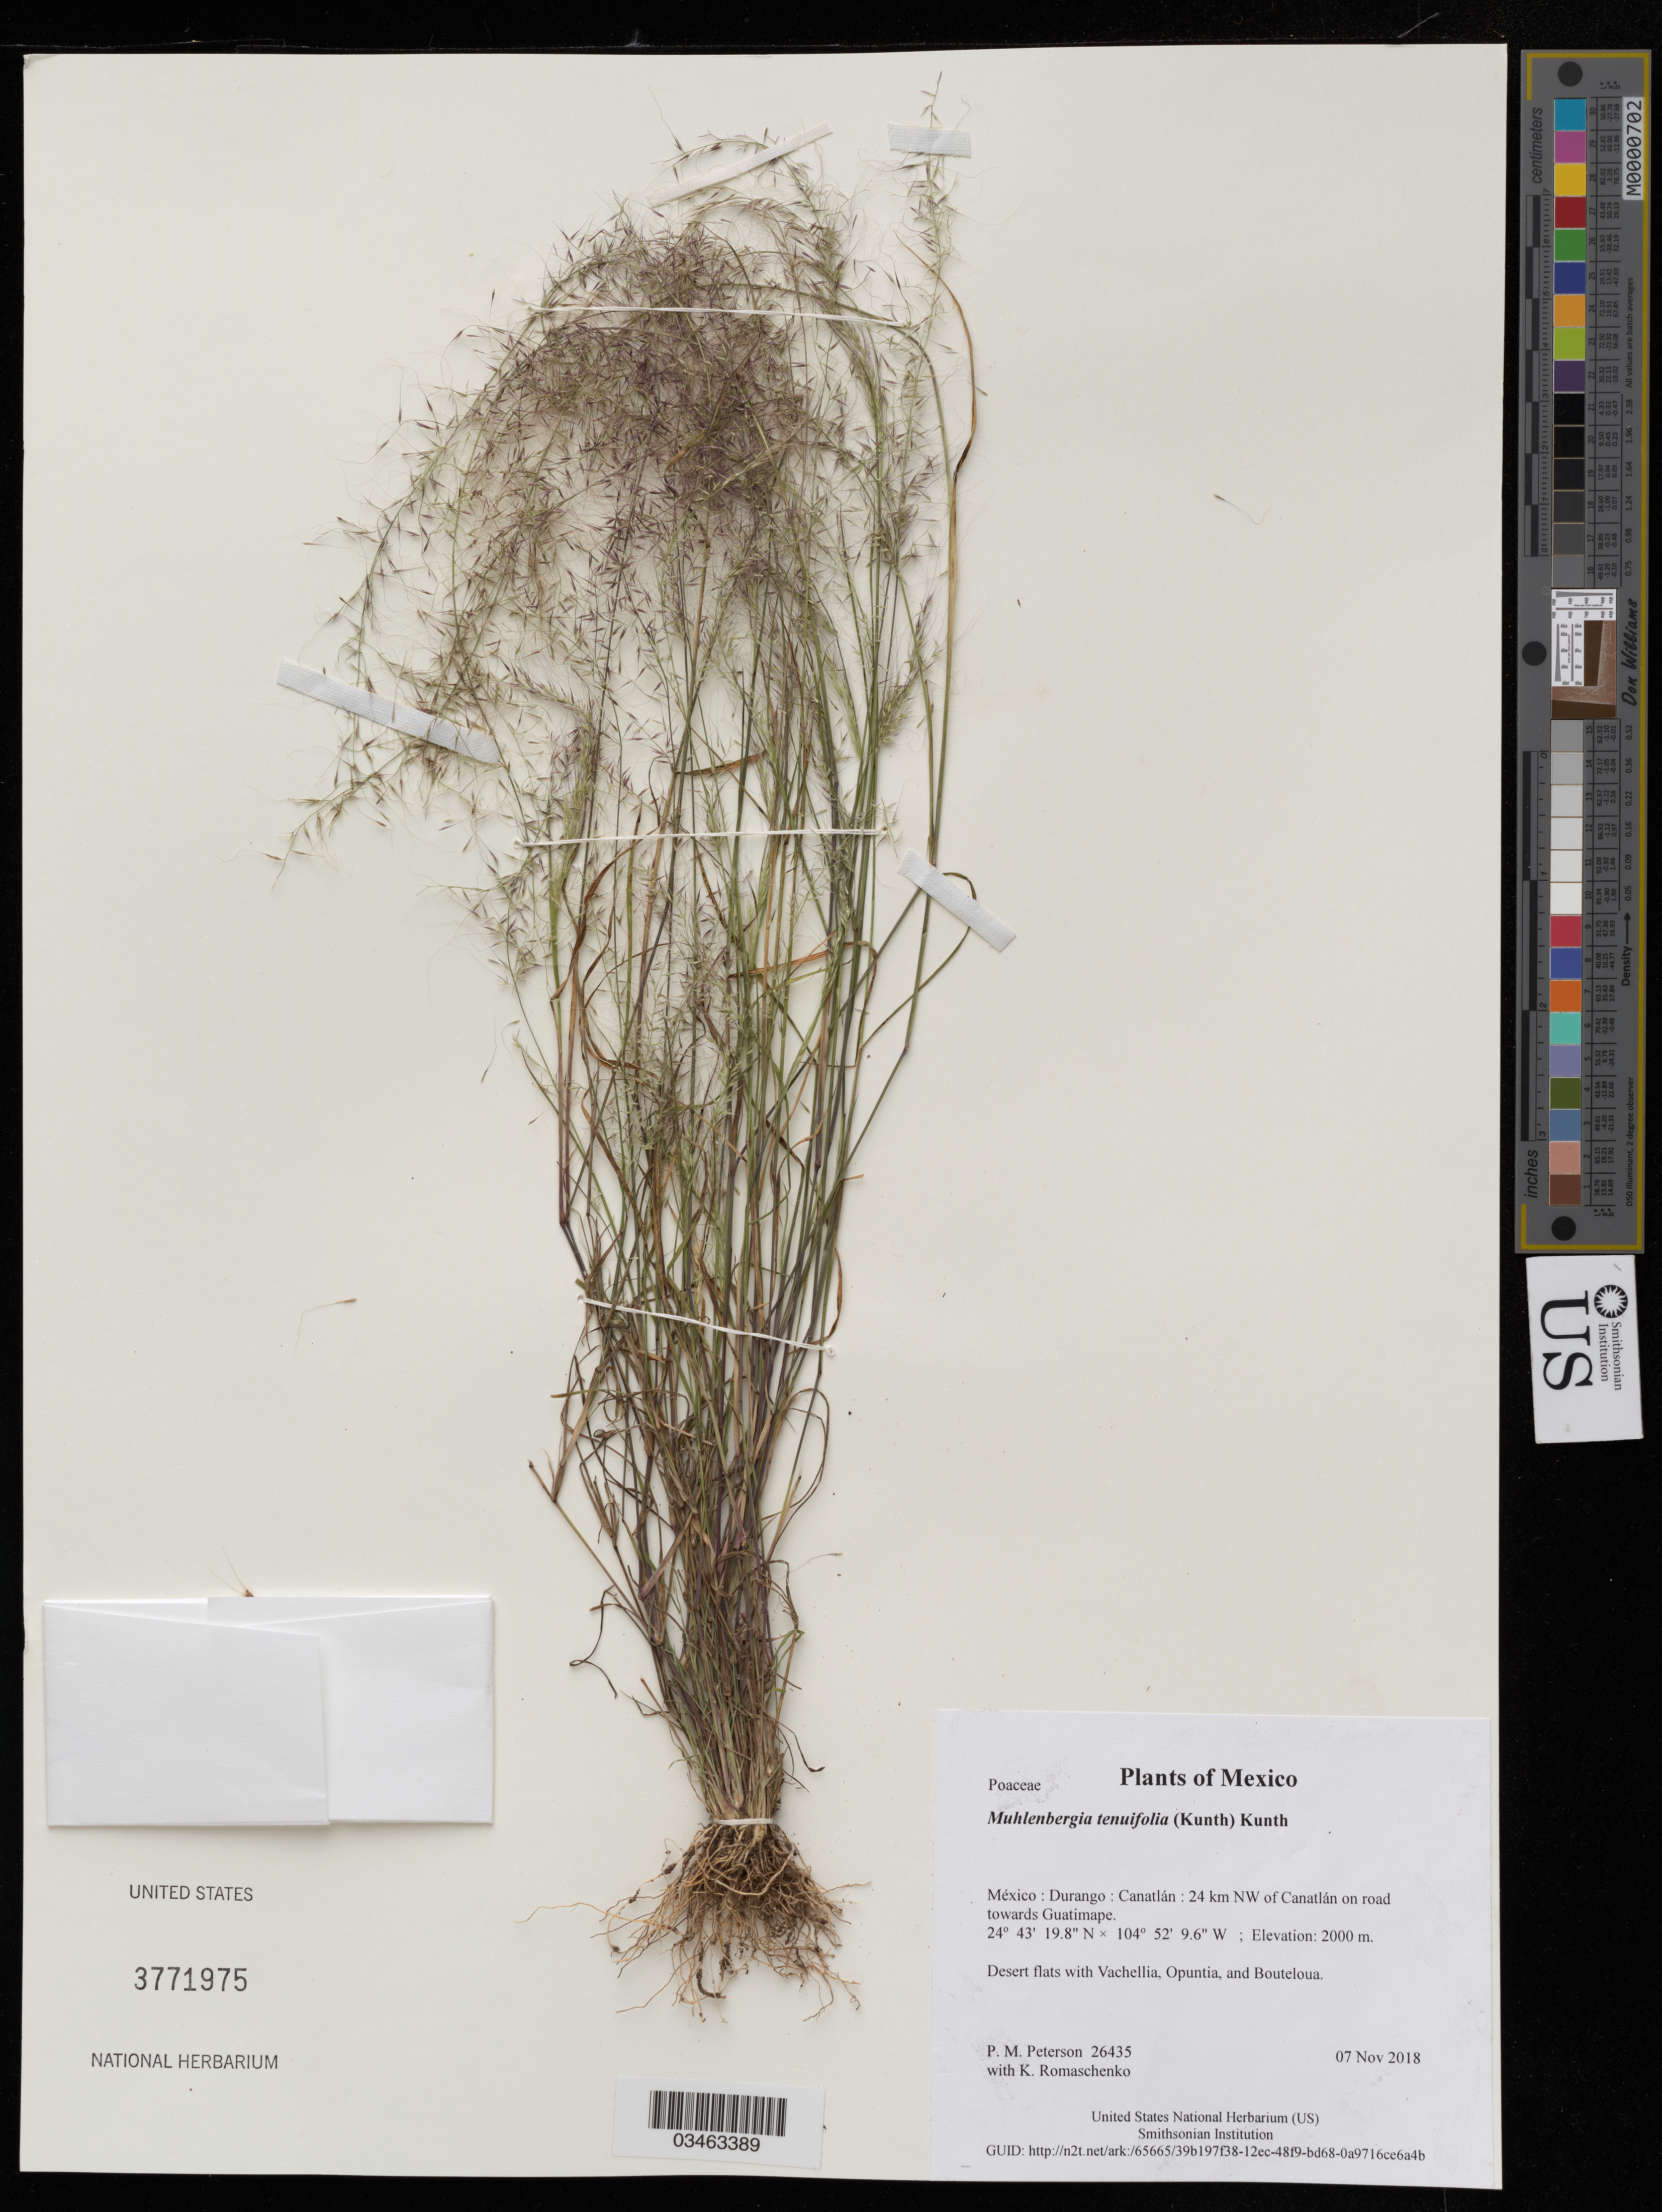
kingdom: Plantae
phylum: Tracheophyta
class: Liliopsida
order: Poales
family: Poaceae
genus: Muhlenbergia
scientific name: Muhlenbergia tenuifolia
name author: (Kunth) Kunth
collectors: P. M. Peterson & K. Romaschenko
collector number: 26435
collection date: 2018-11-07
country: México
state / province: Durango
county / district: Canatlán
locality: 24 km NW of Canatlán on road towards Guatimape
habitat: Desert flats with Vachellia, Opuntia, and Bouteloua.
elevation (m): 2000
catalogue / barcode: US 3771975